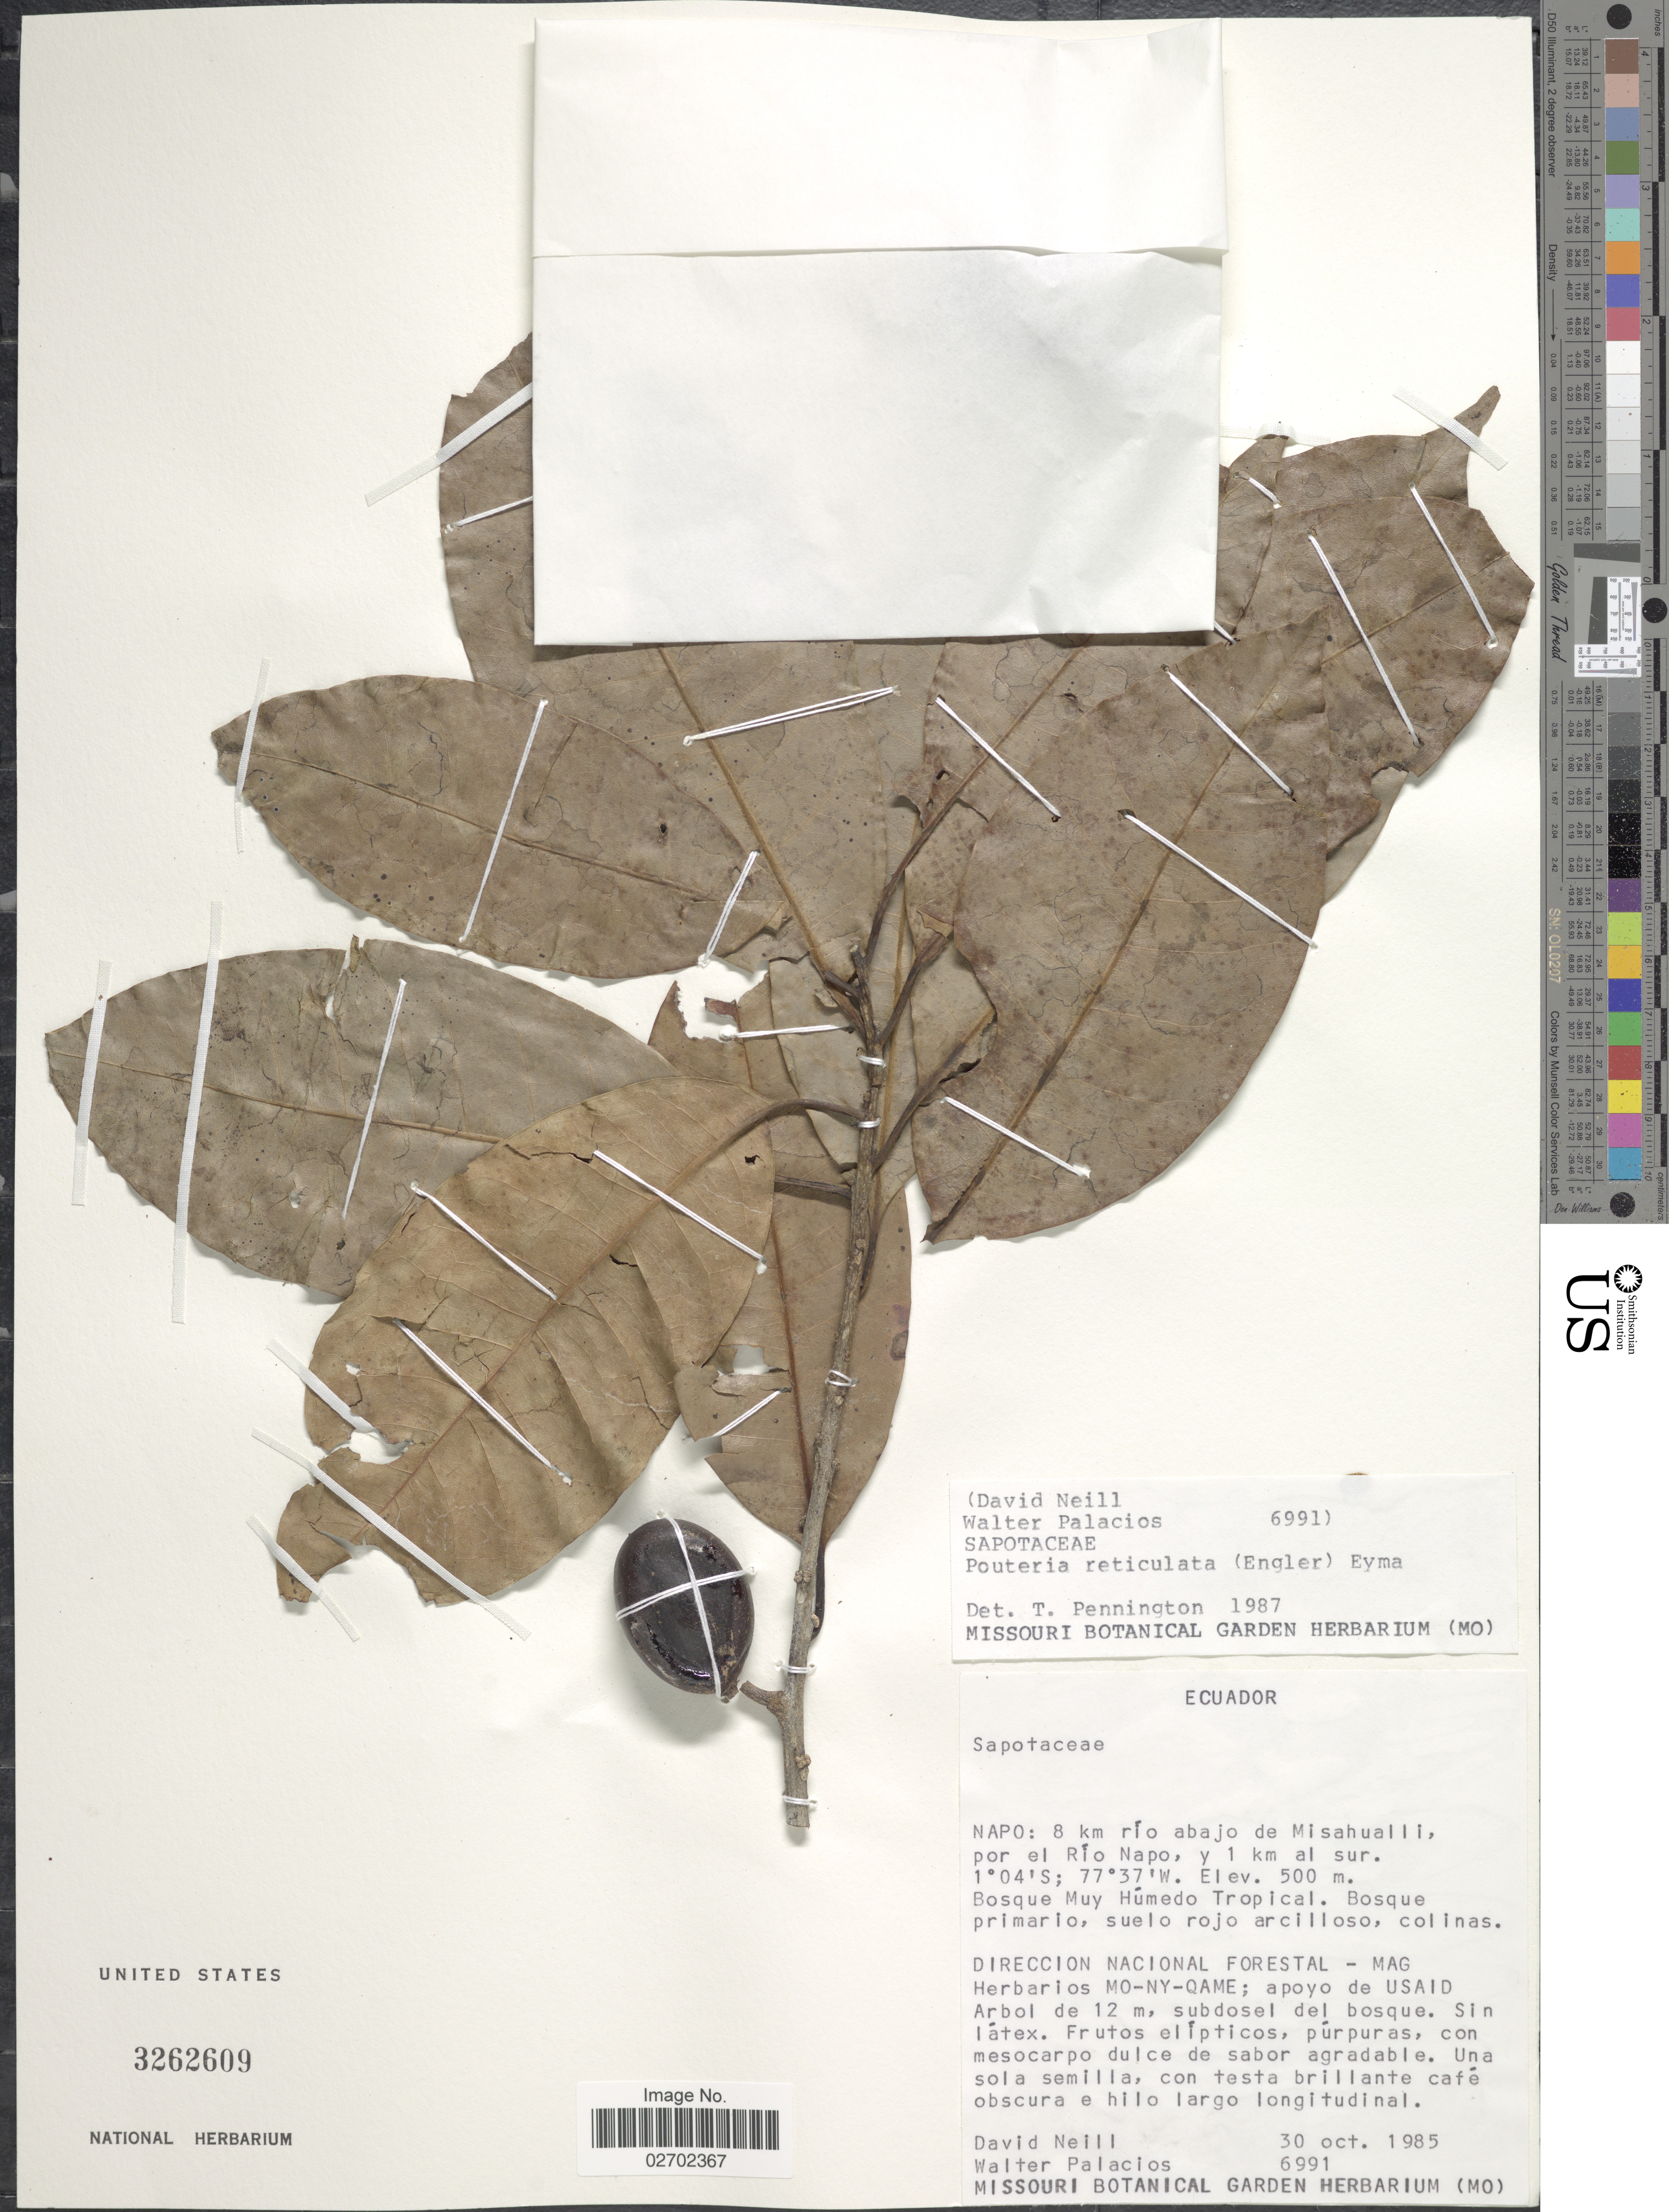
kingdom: Plantae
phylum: Tracheophyta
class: Magnoliopsida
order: Ericales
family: Sapotaceae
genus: Pouteria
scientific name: Pouteria reticulata subsp. reticulata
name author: (Engl.) Eyma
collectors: D. Neill & W. Palacios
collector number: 6991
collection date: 1985-10-30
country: Ecuador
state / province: Napo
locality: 8 km río abajo de Misahualli, por el Río Napo, y 1 km al sur.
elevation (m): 500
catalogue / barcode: US 3262609